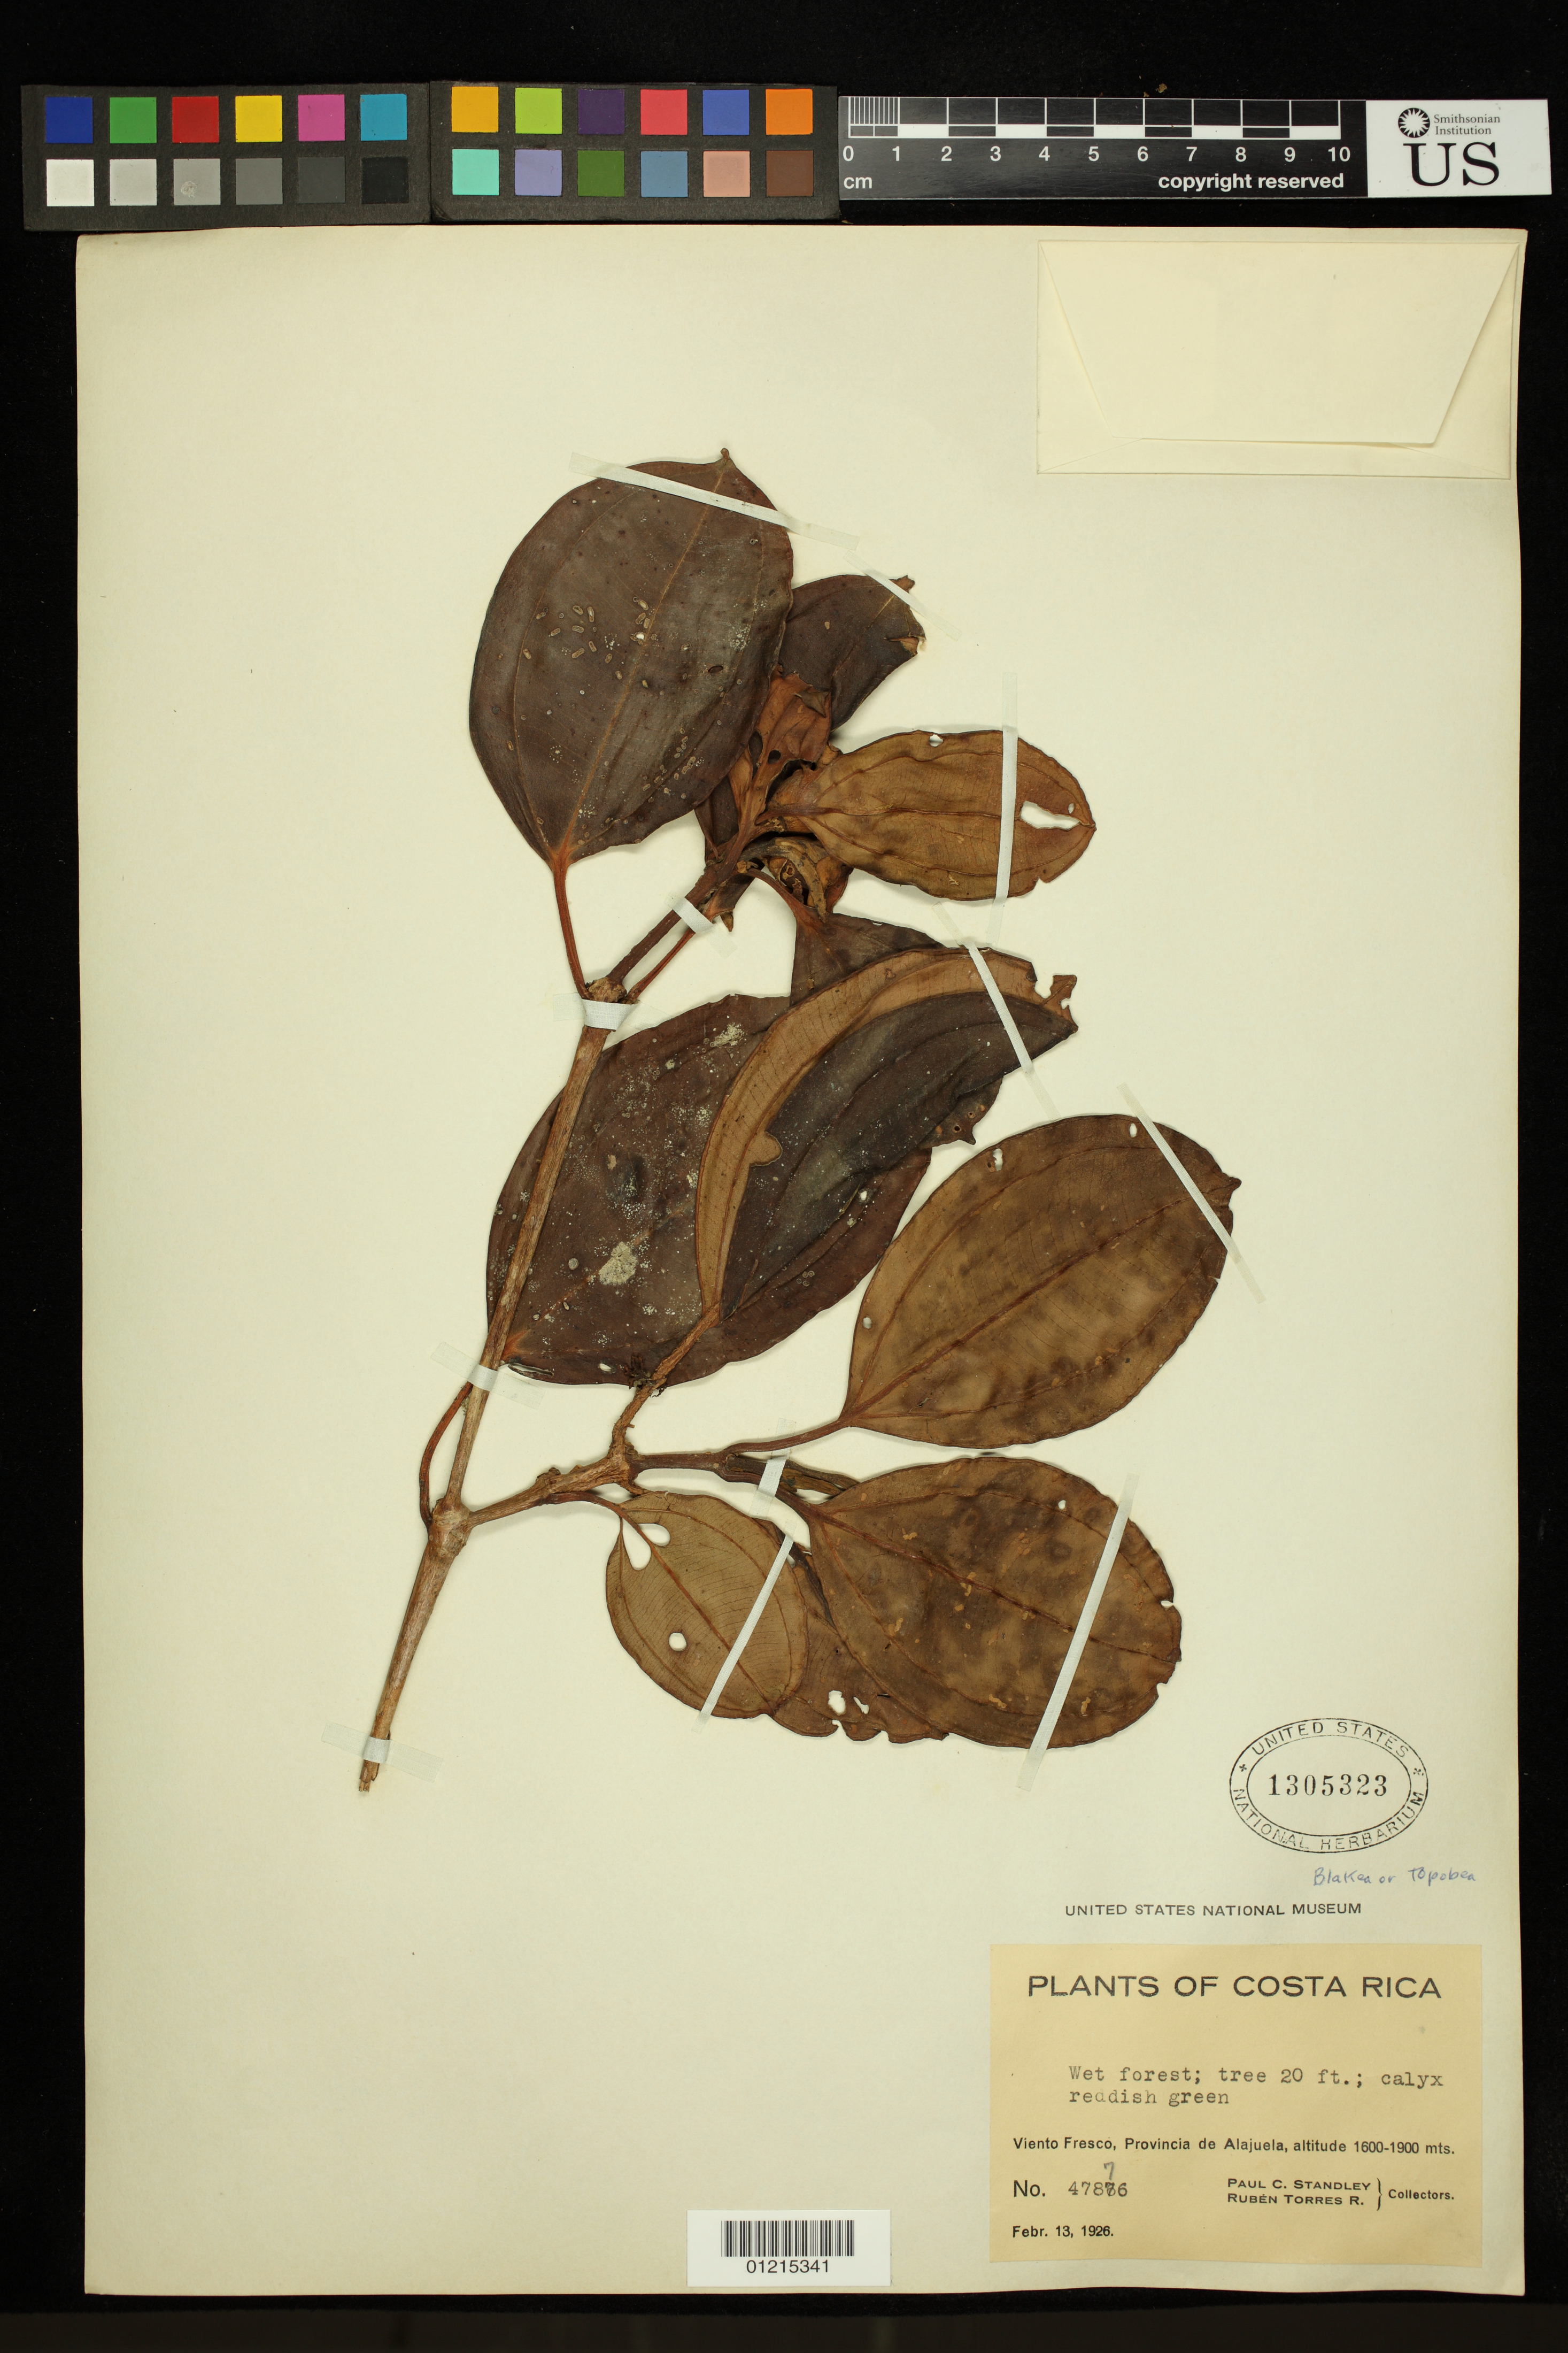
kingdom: Plantae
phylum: Tracheophyta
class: Magnoliopsida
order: Myrtales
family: Melastomataceae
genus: Blakea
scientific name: Blakea sp.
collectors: P. C. Standley & R. Torres Rojas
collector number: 47876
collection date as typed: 13 Feb 1926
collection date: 1926-02-13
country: Costa Rica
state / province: Alajuela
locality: Viento Fresco, wet forest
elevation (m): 1600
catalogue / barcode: US 1305323